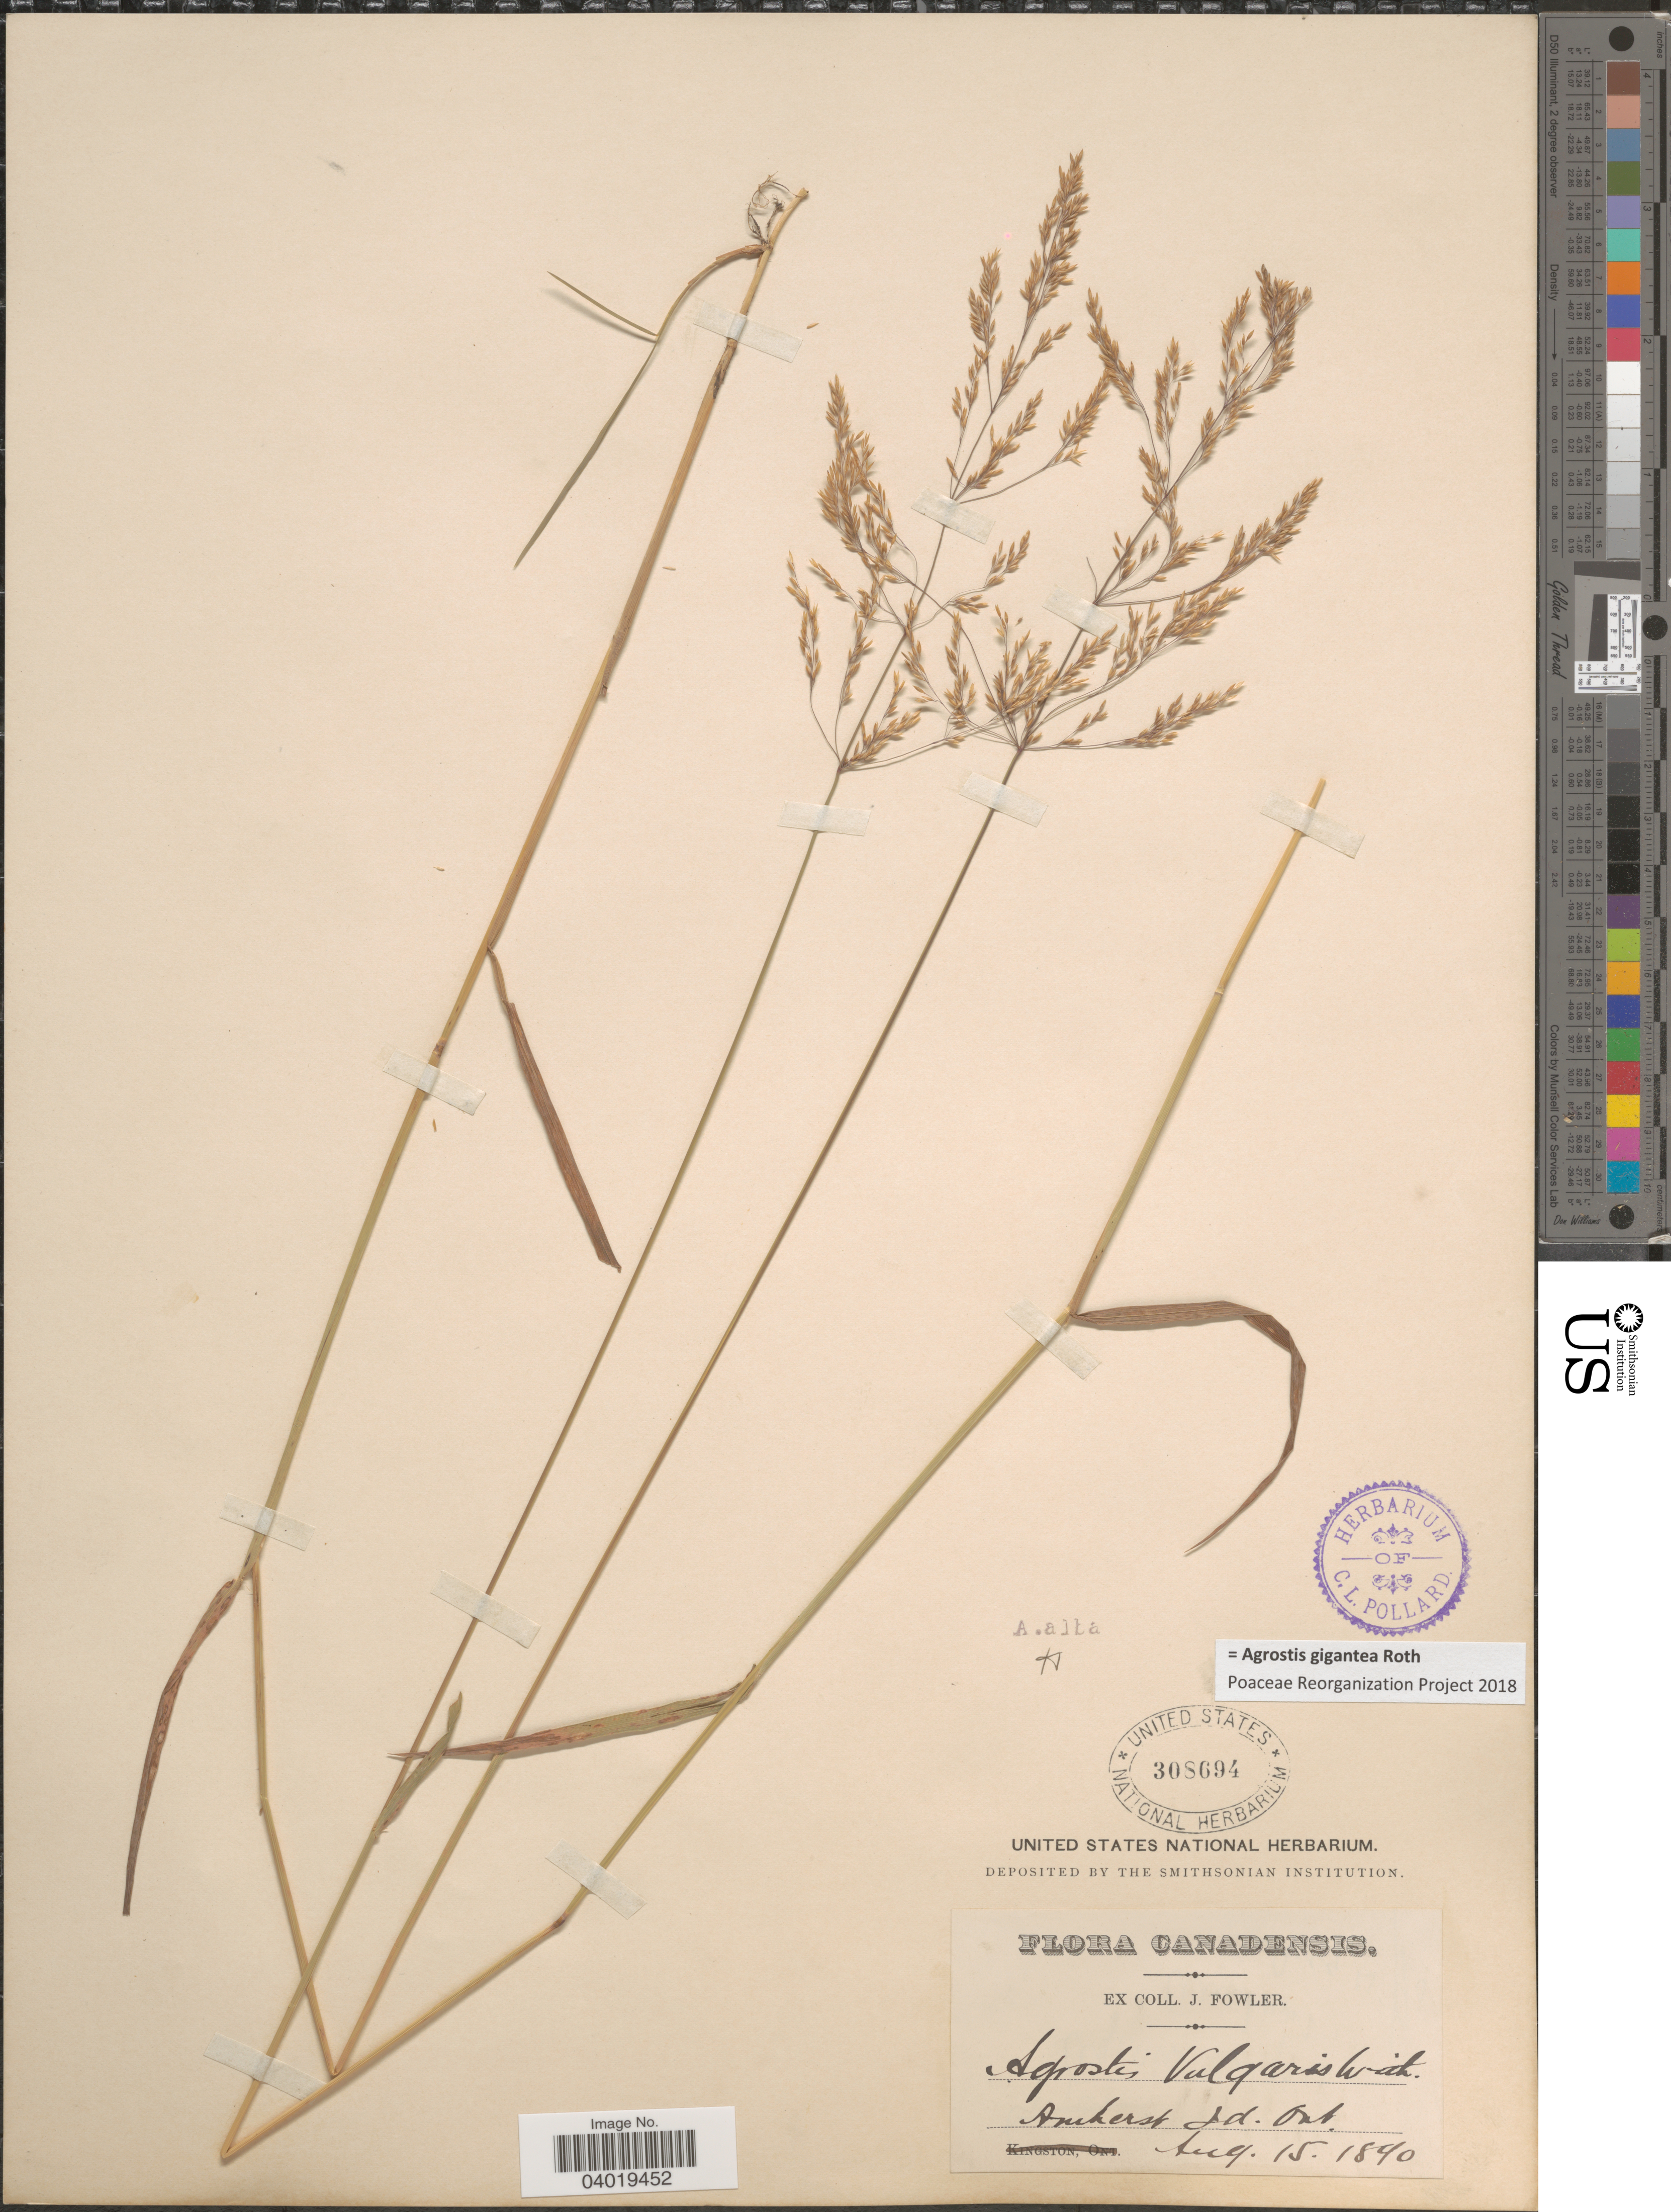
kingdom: Plantae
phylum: Tracheophyta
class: Liliopsida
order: Poales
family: Poaceae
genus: Agrostis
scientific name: Agrostis gigantea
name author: Roth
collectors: J. Fowler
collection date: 1890-08-15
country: Canada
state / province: Ontario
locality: Amherst Island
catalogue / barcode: US 308694